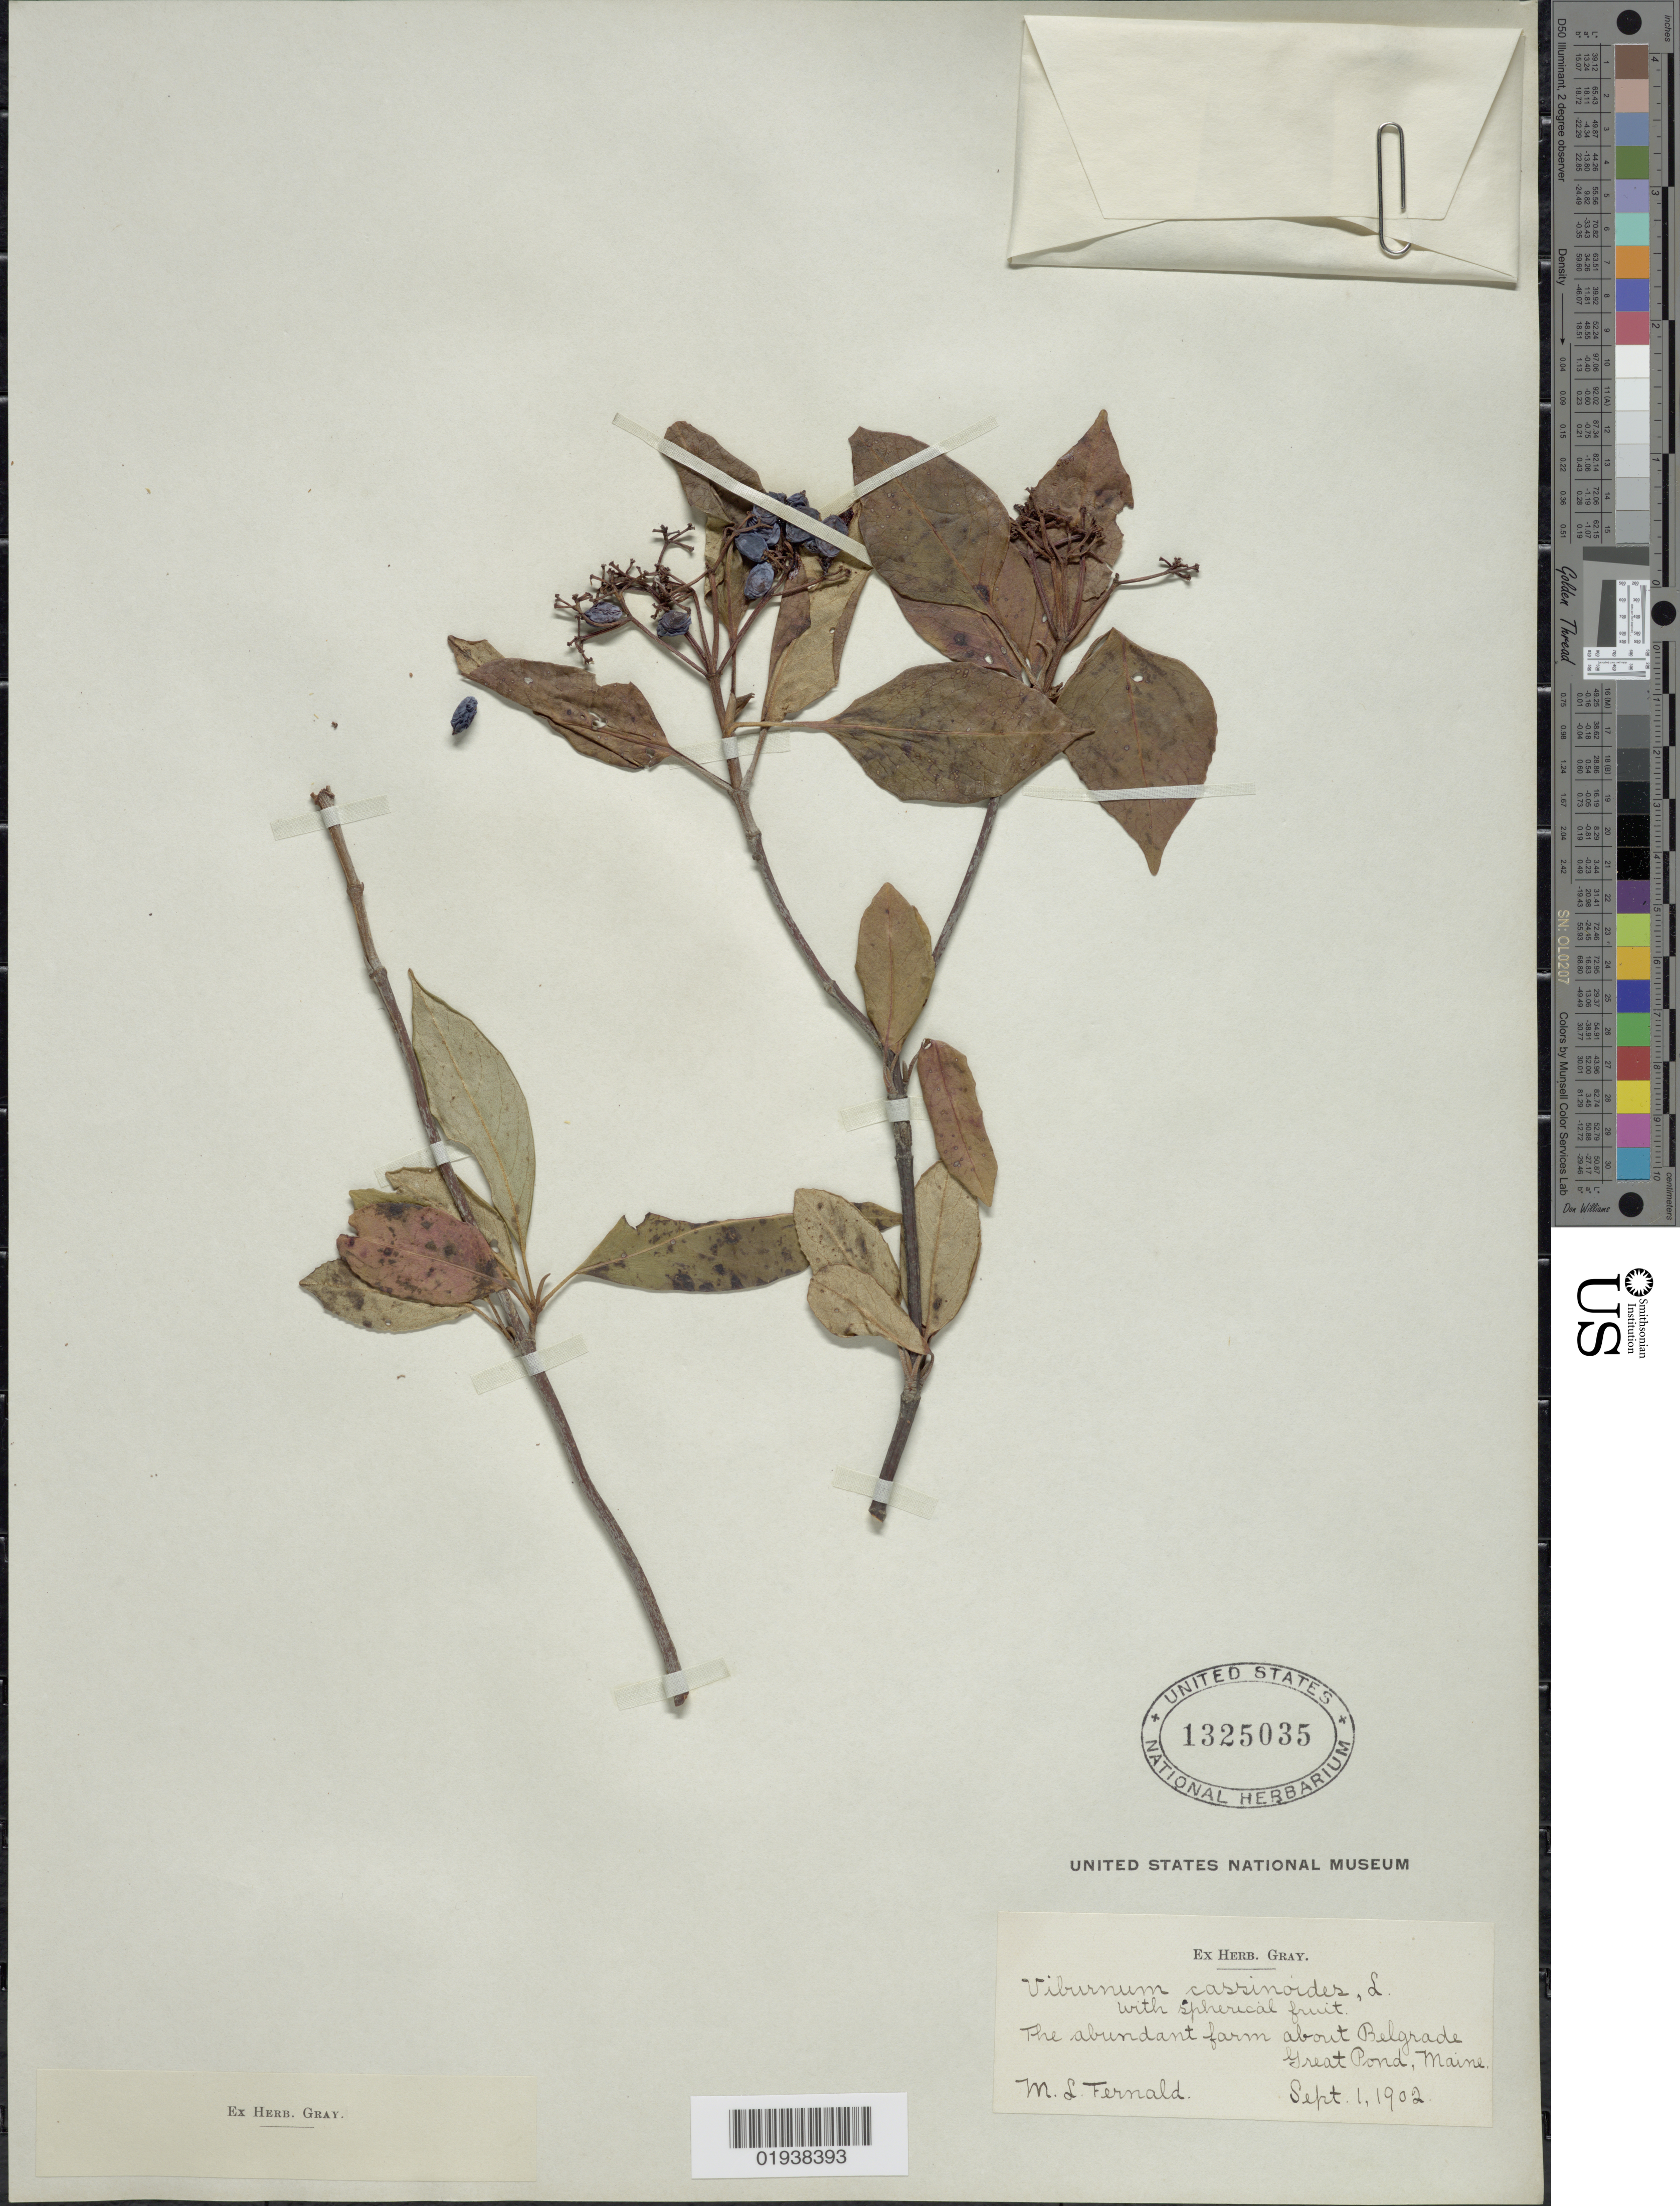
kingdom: Plantae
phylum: Tracheophyta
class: Magnoliopsida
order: Dipsacales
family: Viburnaceae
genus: Viburnum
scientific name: Viburnum cassinoides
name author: L.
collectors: M. L. Fernald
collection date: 1902-09-01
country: United States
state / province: Maine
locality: The abundant farm about Belgrade, Great Pond.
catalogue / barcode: US 1325035